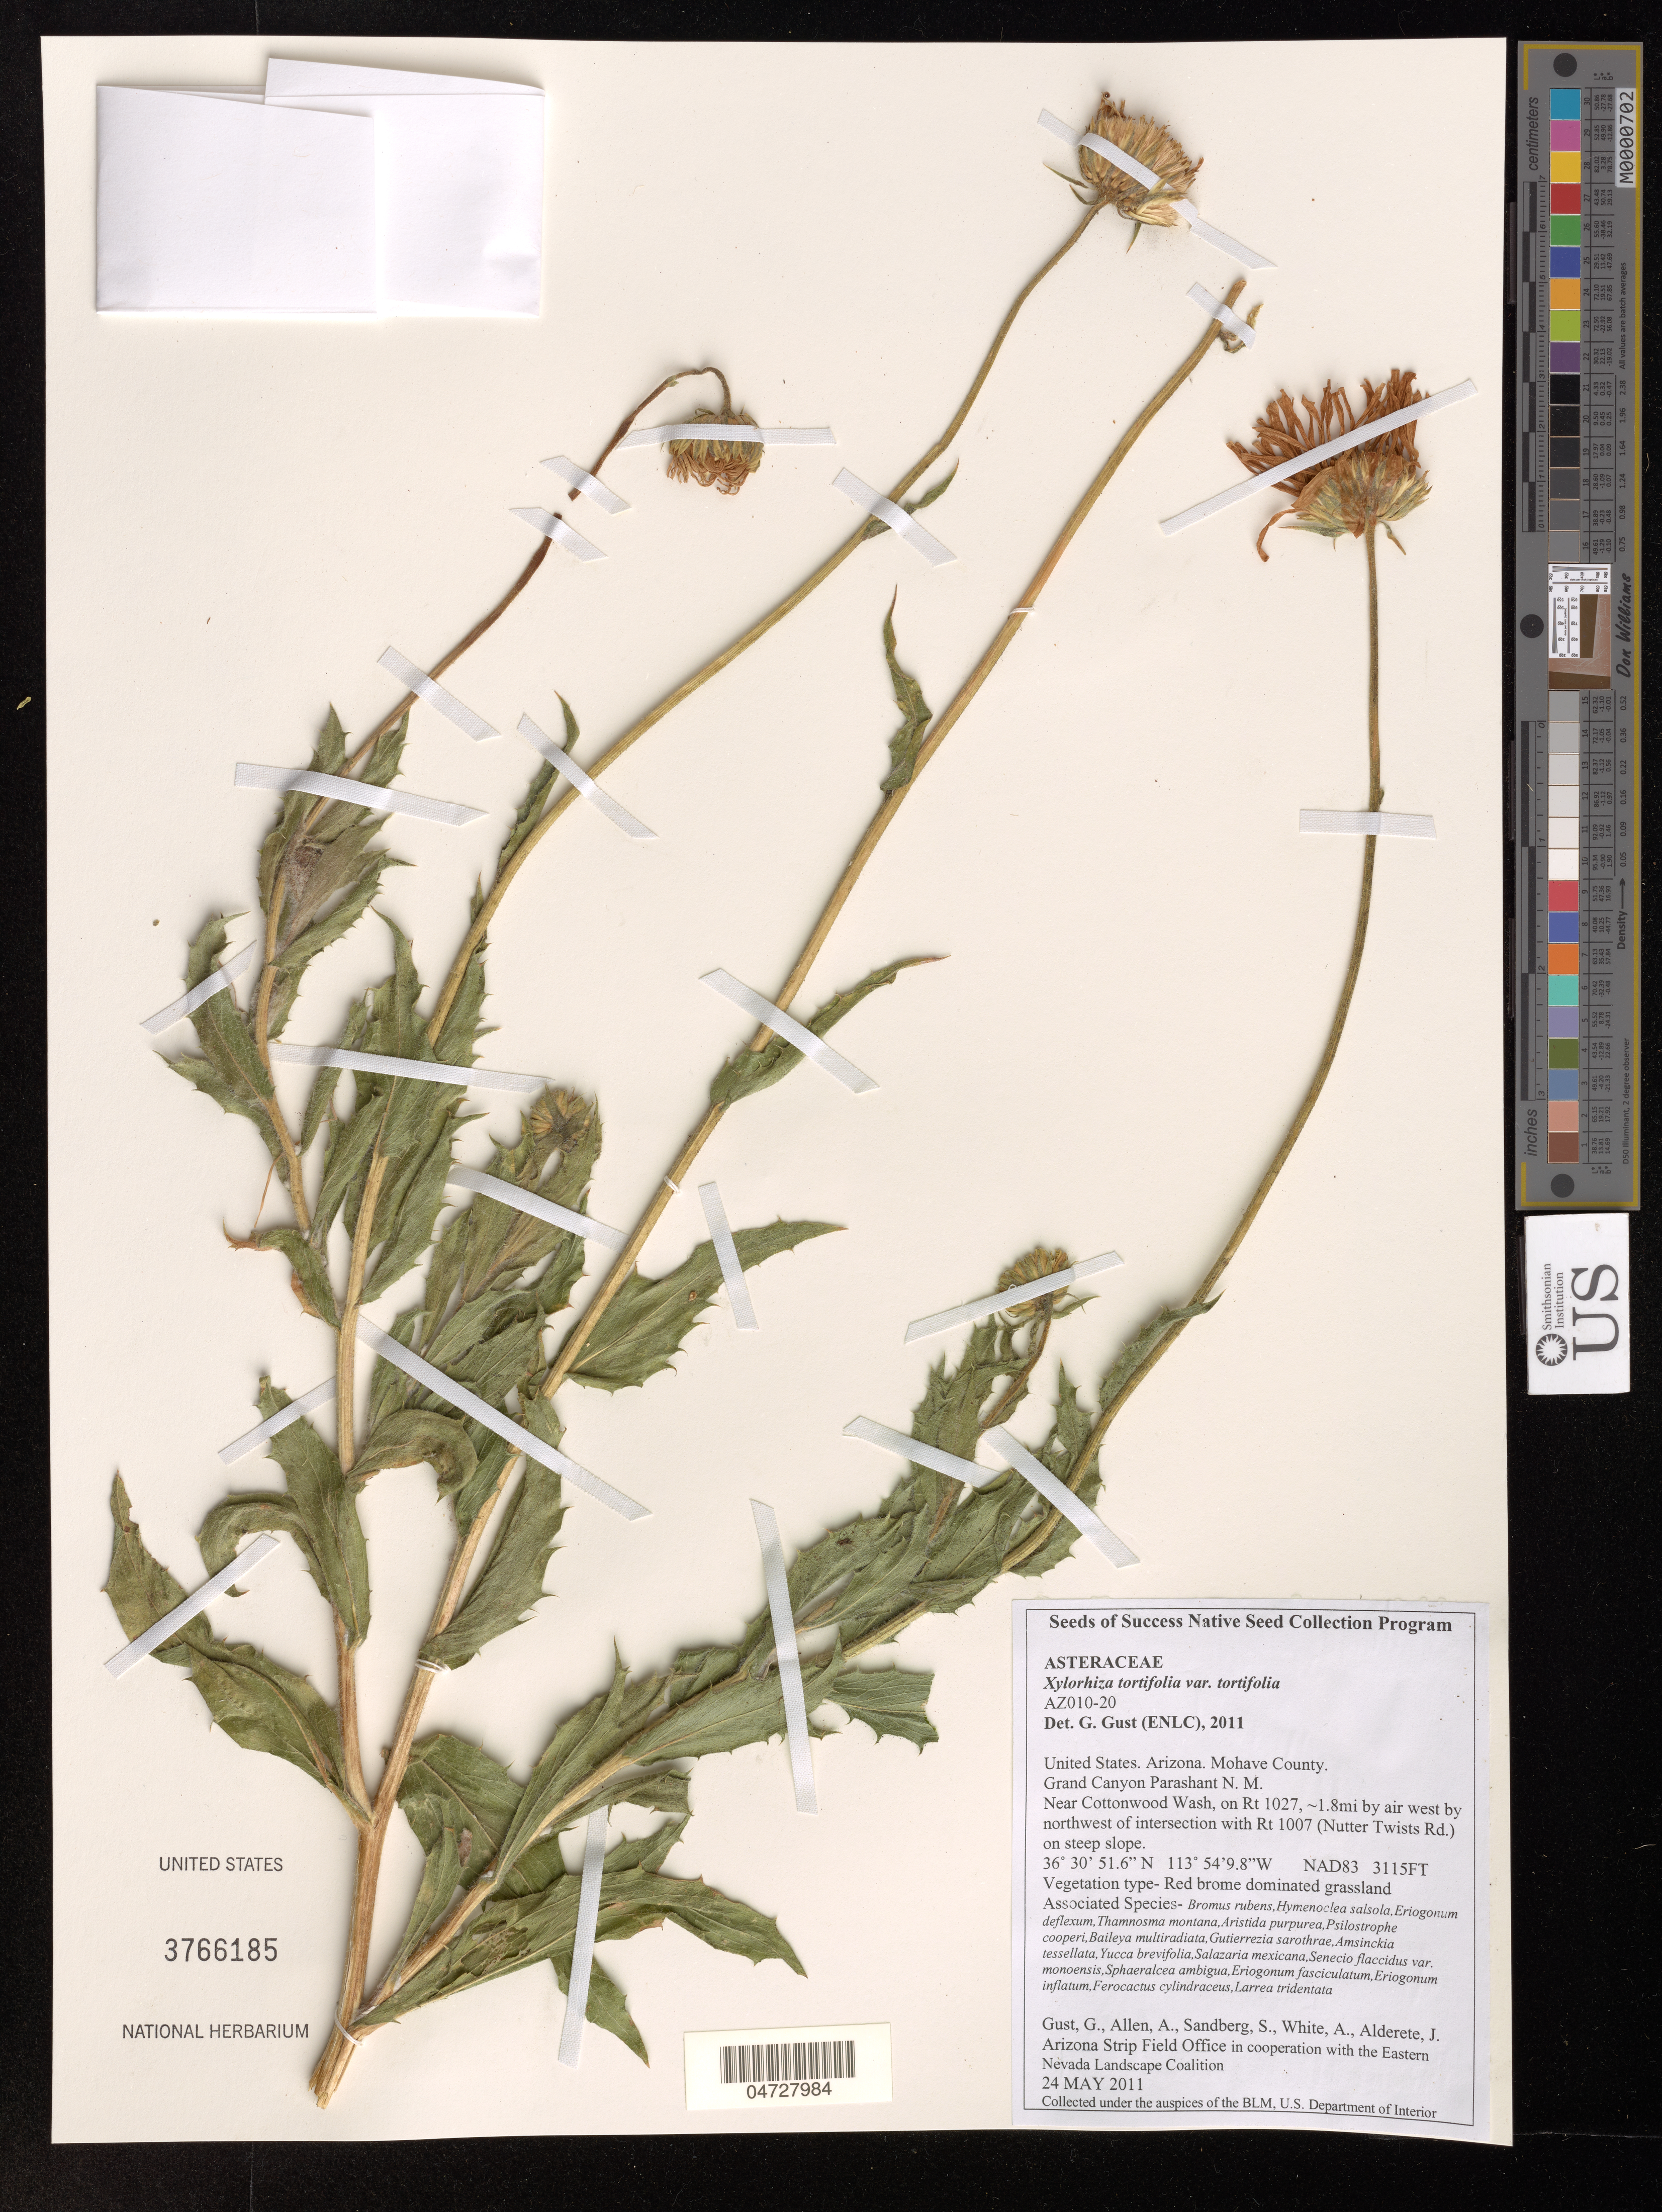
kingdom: Plantae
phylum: Tracheophyta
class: Magnoliopsida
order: Asterales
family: Asteraceae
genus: Xylorhiza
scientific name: Xylorhiza tortifolia var. tortifolia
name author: (Torr. & A. Gray) Greene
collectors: G. Gust, A. Allen, S. Sandberg & A. White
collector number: NAD83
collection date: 2011-05-24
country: United States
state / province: Arizona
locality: Mohave County. Grand Canyon Parashant N.M., Near Cottonwood Wash, on Rt 1027, ~1.8 mi by air west by northwest of intersection with Rt 1007 (Nutter Twists Rd.), NAD83.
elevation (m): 949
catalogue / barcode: US 3766185